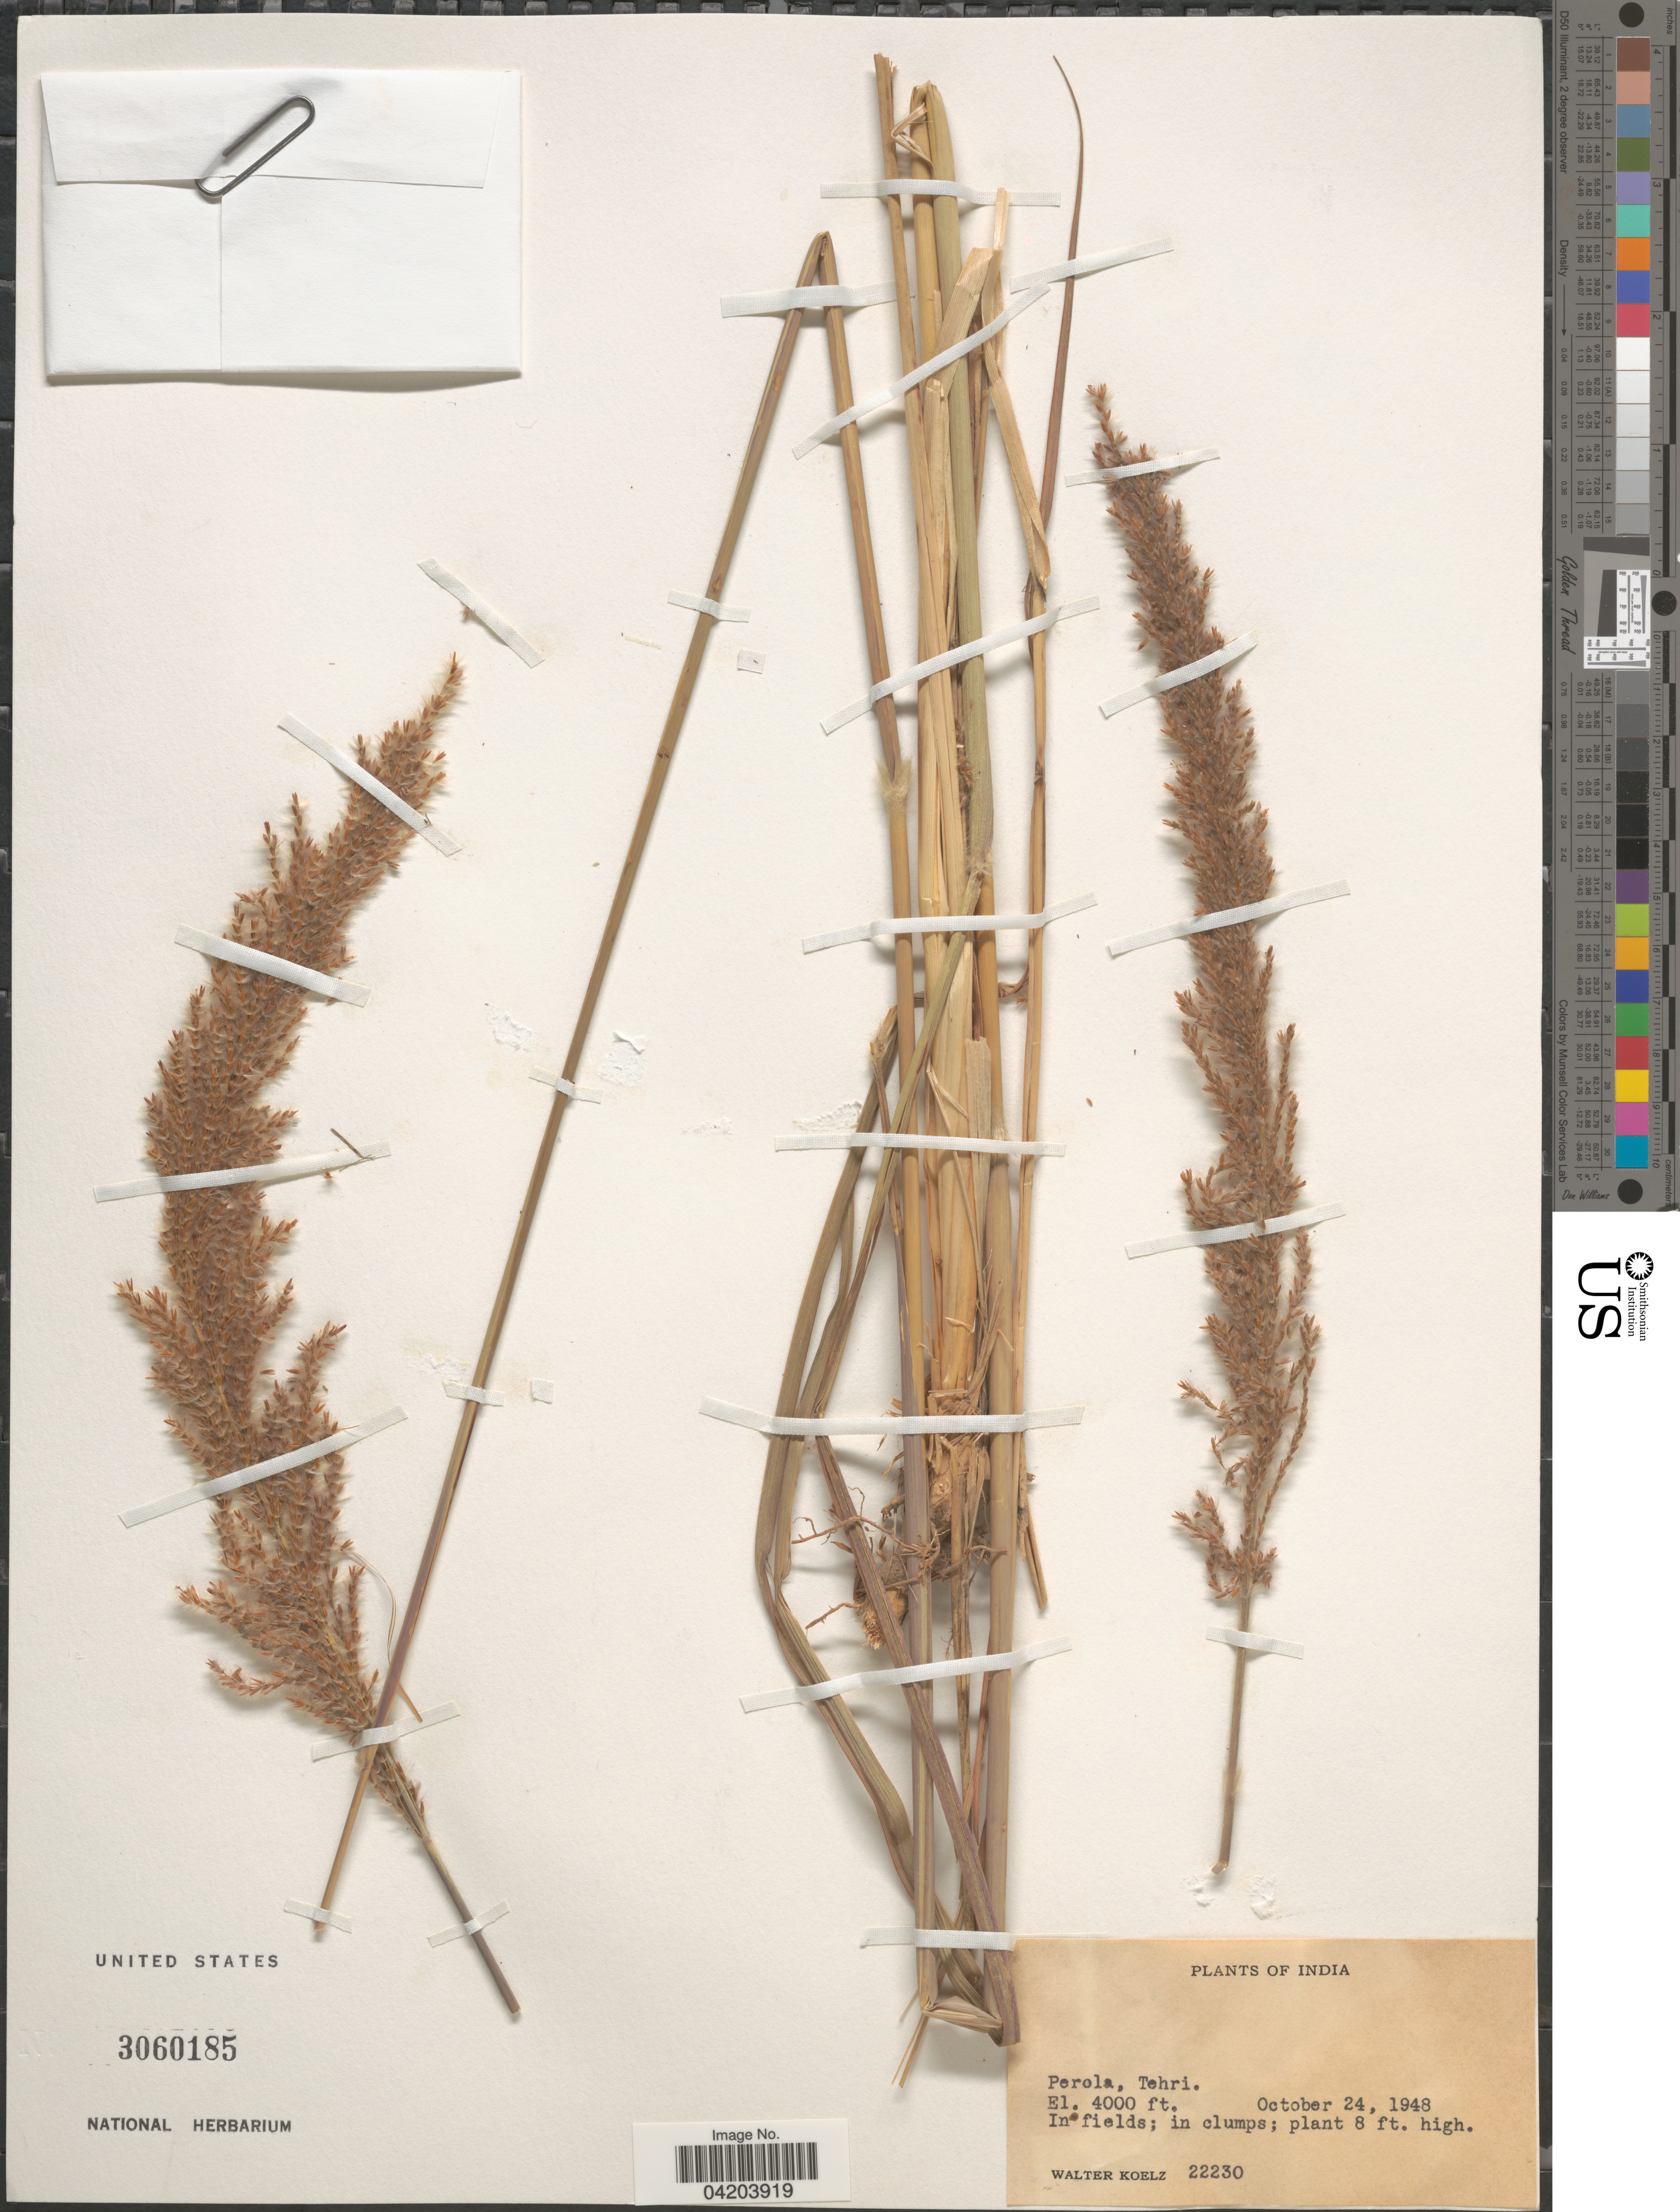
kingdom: Plantae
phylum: Tracheophyta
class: Liliopsida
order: Poales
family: Poaceae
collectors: W. N. Koelz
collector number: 22230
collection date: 1948-10-24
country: India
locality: Perola, Tehri.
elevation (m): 1219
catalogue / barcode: US 3060185